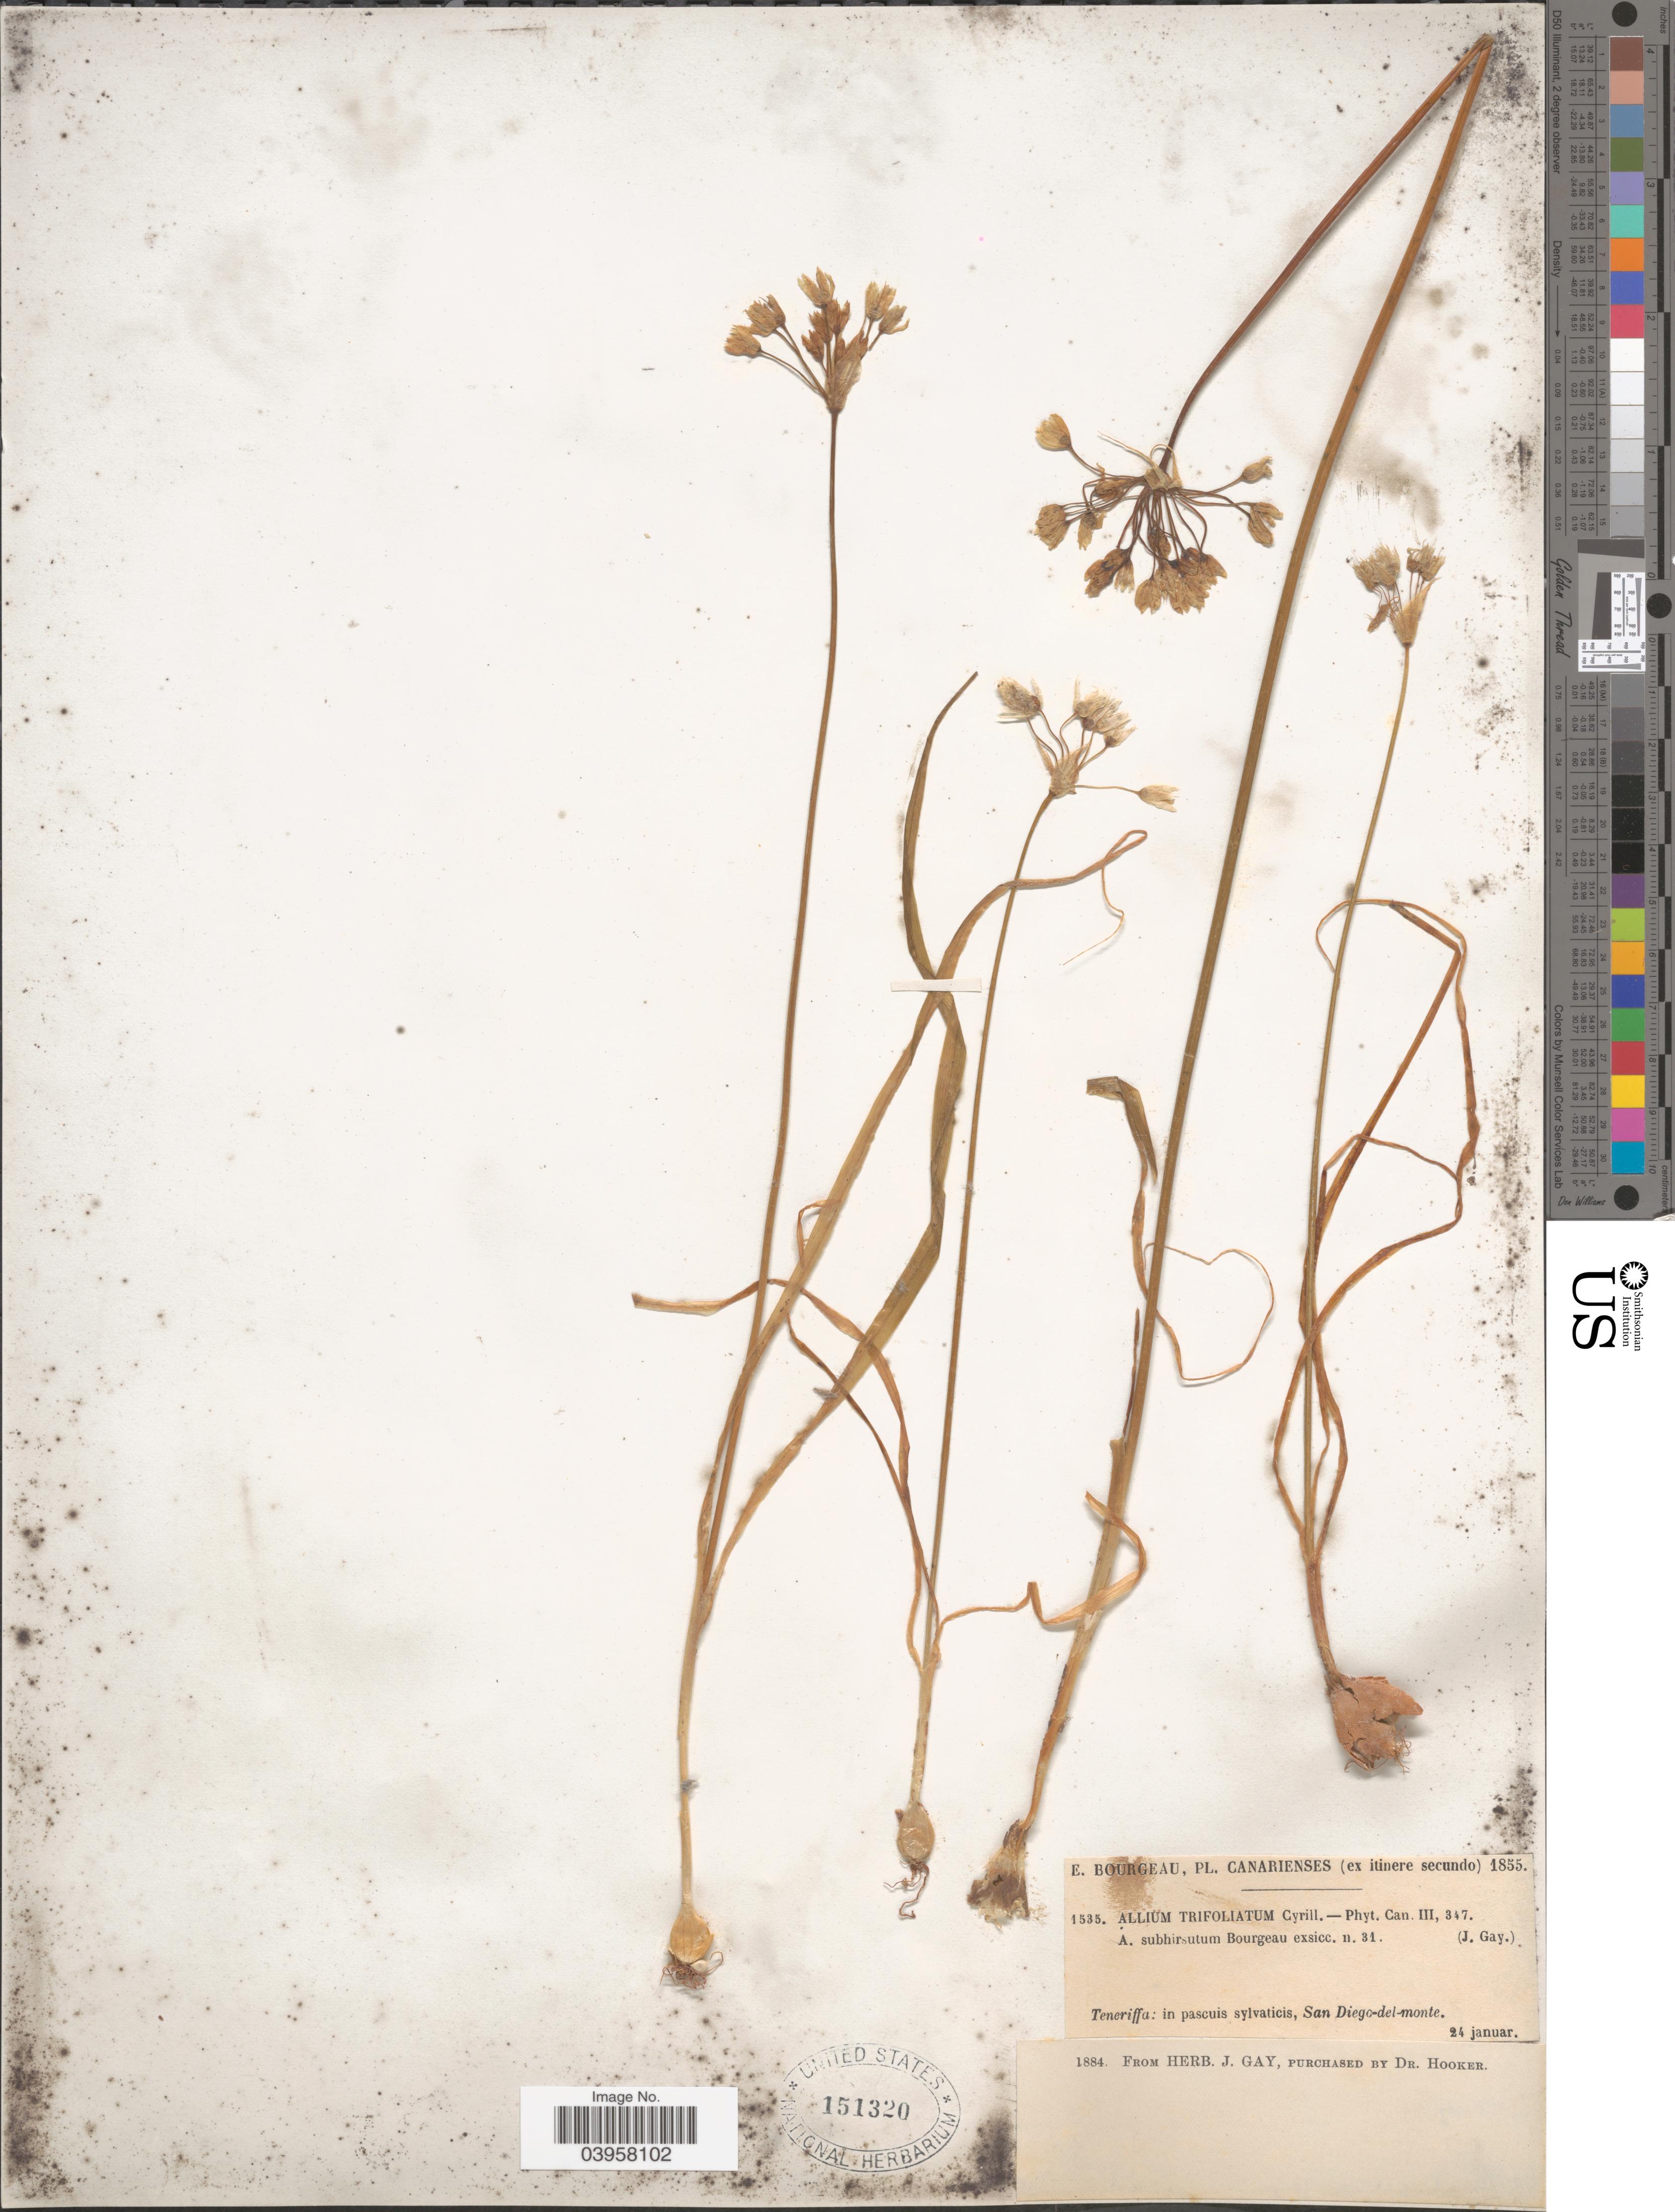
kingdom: Plantae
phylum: Tracheophyta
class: Liliopsida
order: Asparagales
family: Amaryllidaceae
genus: Allium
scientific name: Allium trifoliatum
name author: Cirillo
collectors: E. Bourgeau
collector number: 1535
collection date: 1855-01-24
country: Spain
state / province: Canarias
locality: Canarienses. Teneriffa: in pascuis sylvaticis, San Diego-del-monte.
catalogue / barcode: US 151320